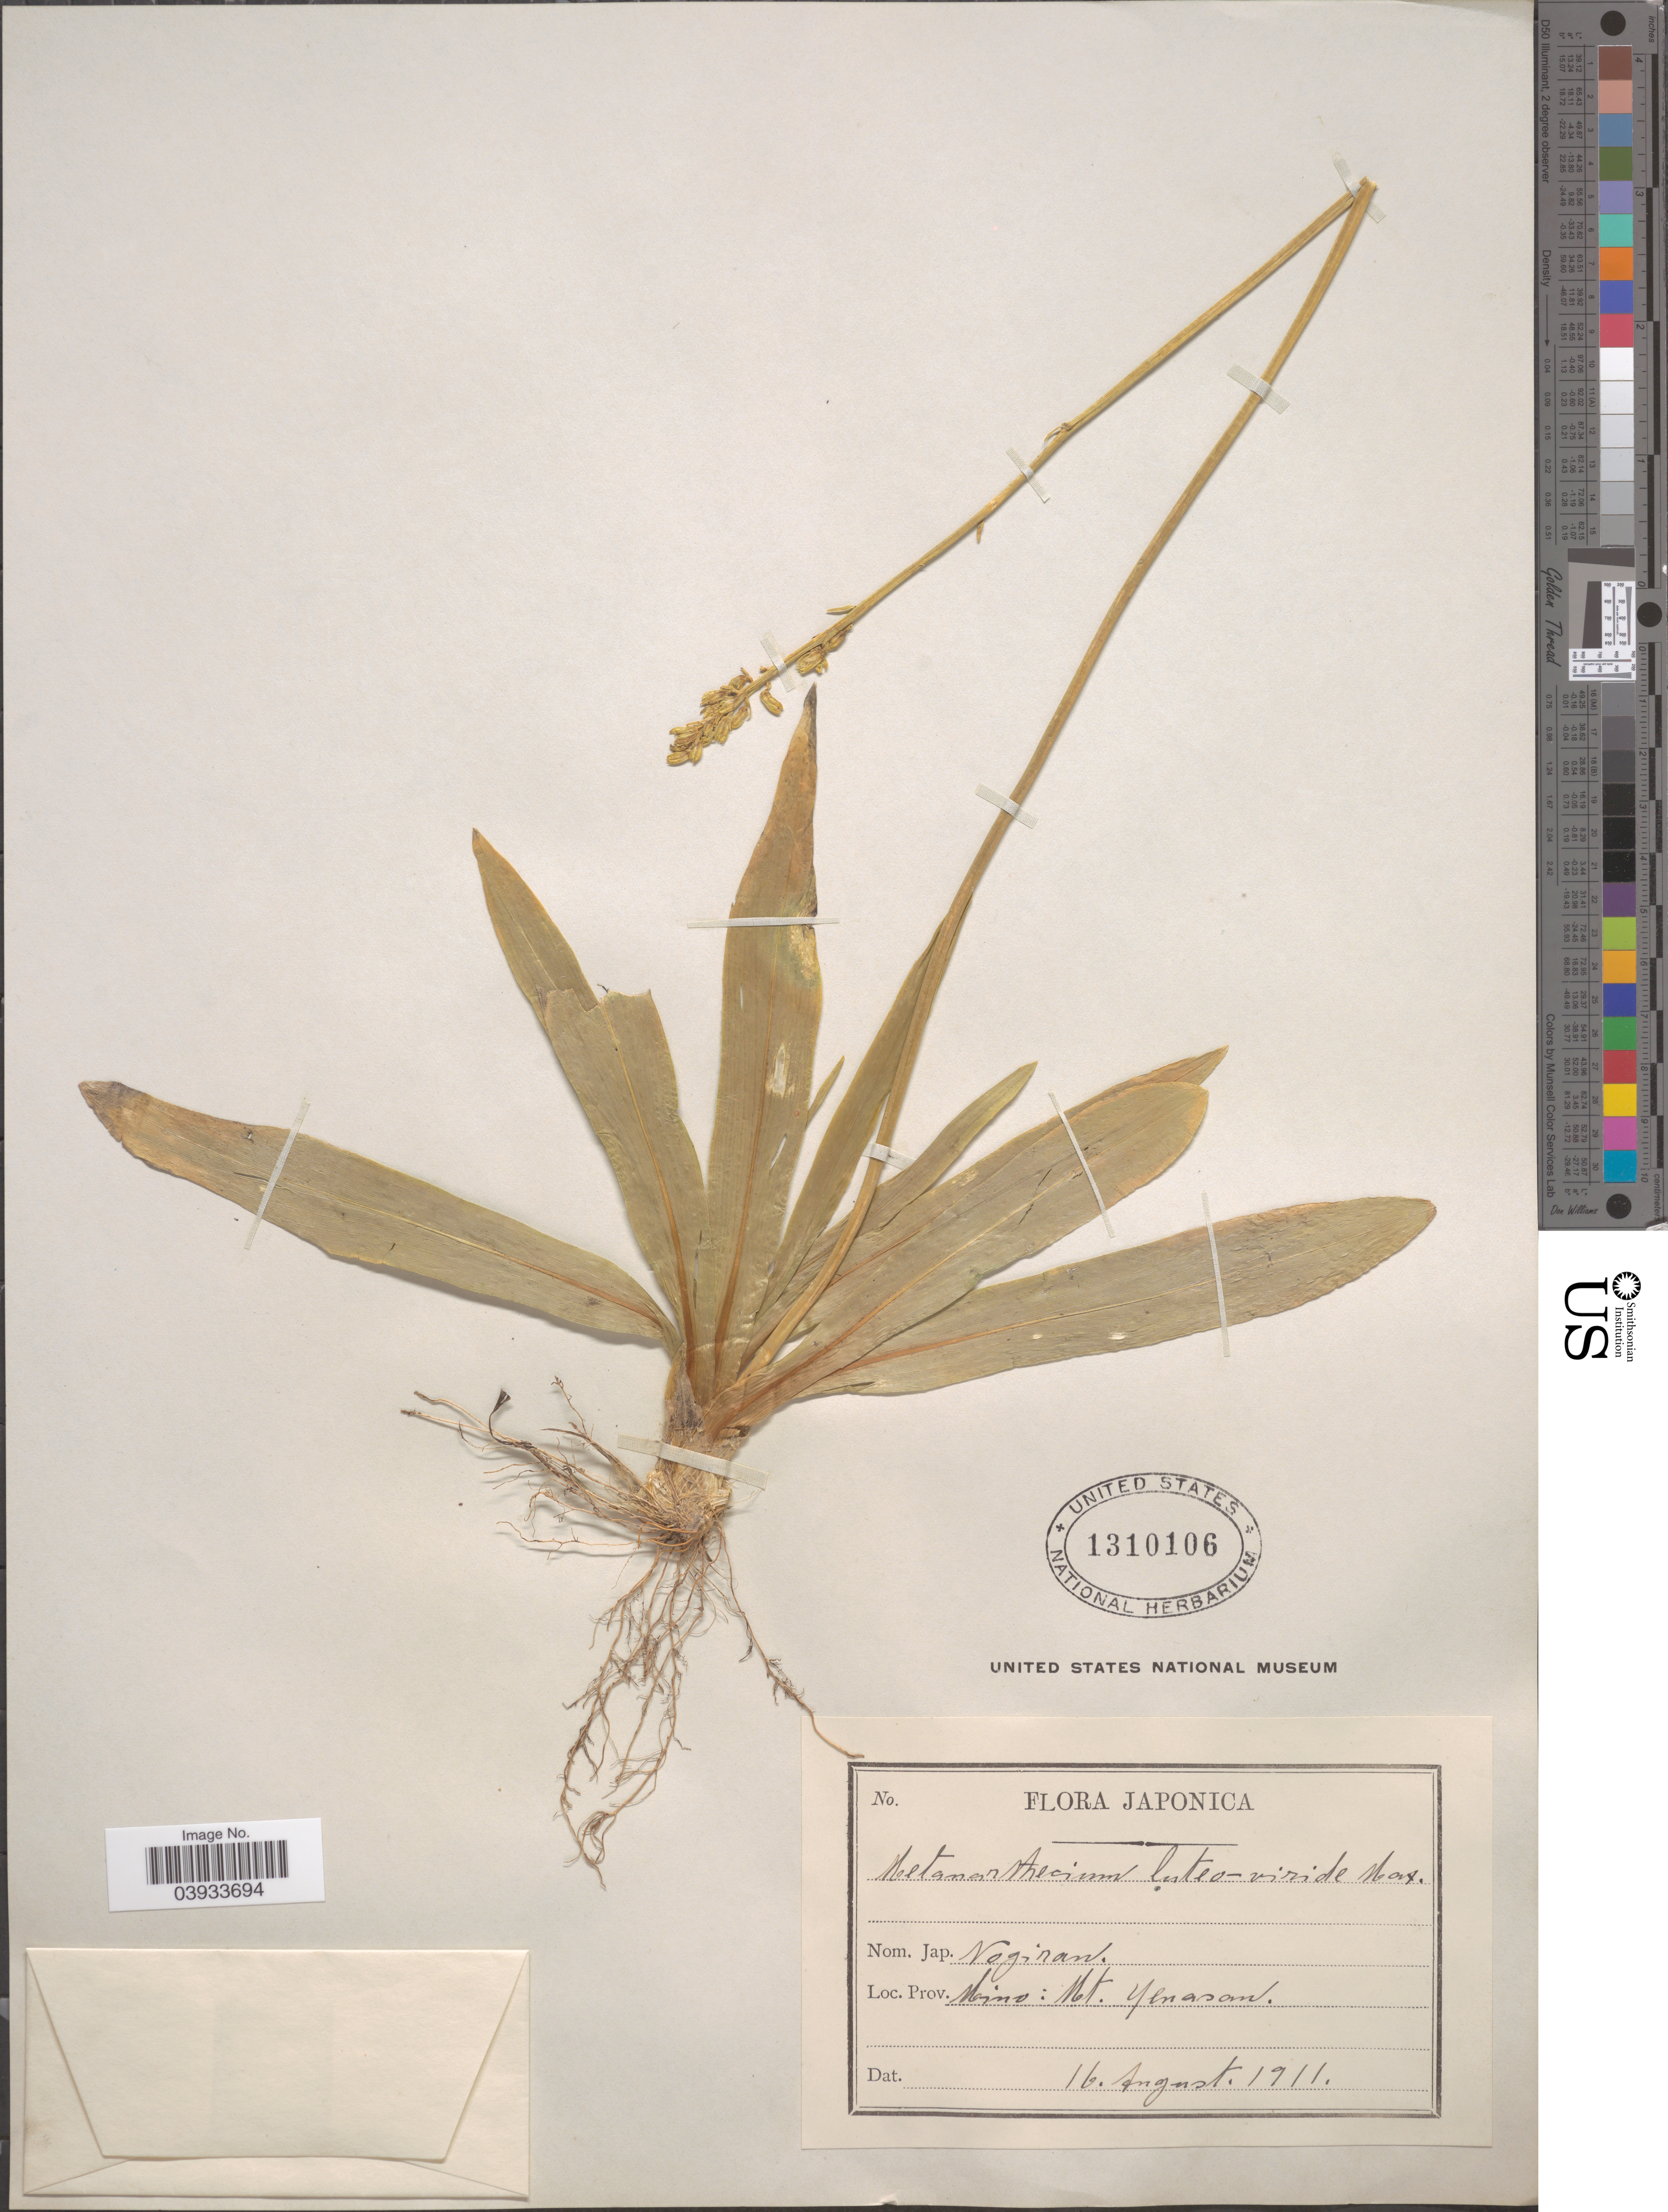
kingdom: Plantae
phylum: Tracheophyta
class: Liliopsida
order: Dioscoreales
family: Nartheciaceae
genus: Metanarthecium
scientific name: Metanarthecium luteo-viride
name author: Maxim.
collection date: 1911-08-16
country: Japan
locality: Prov. Mino; Mt. Yenasan.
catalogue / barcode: US 1310106